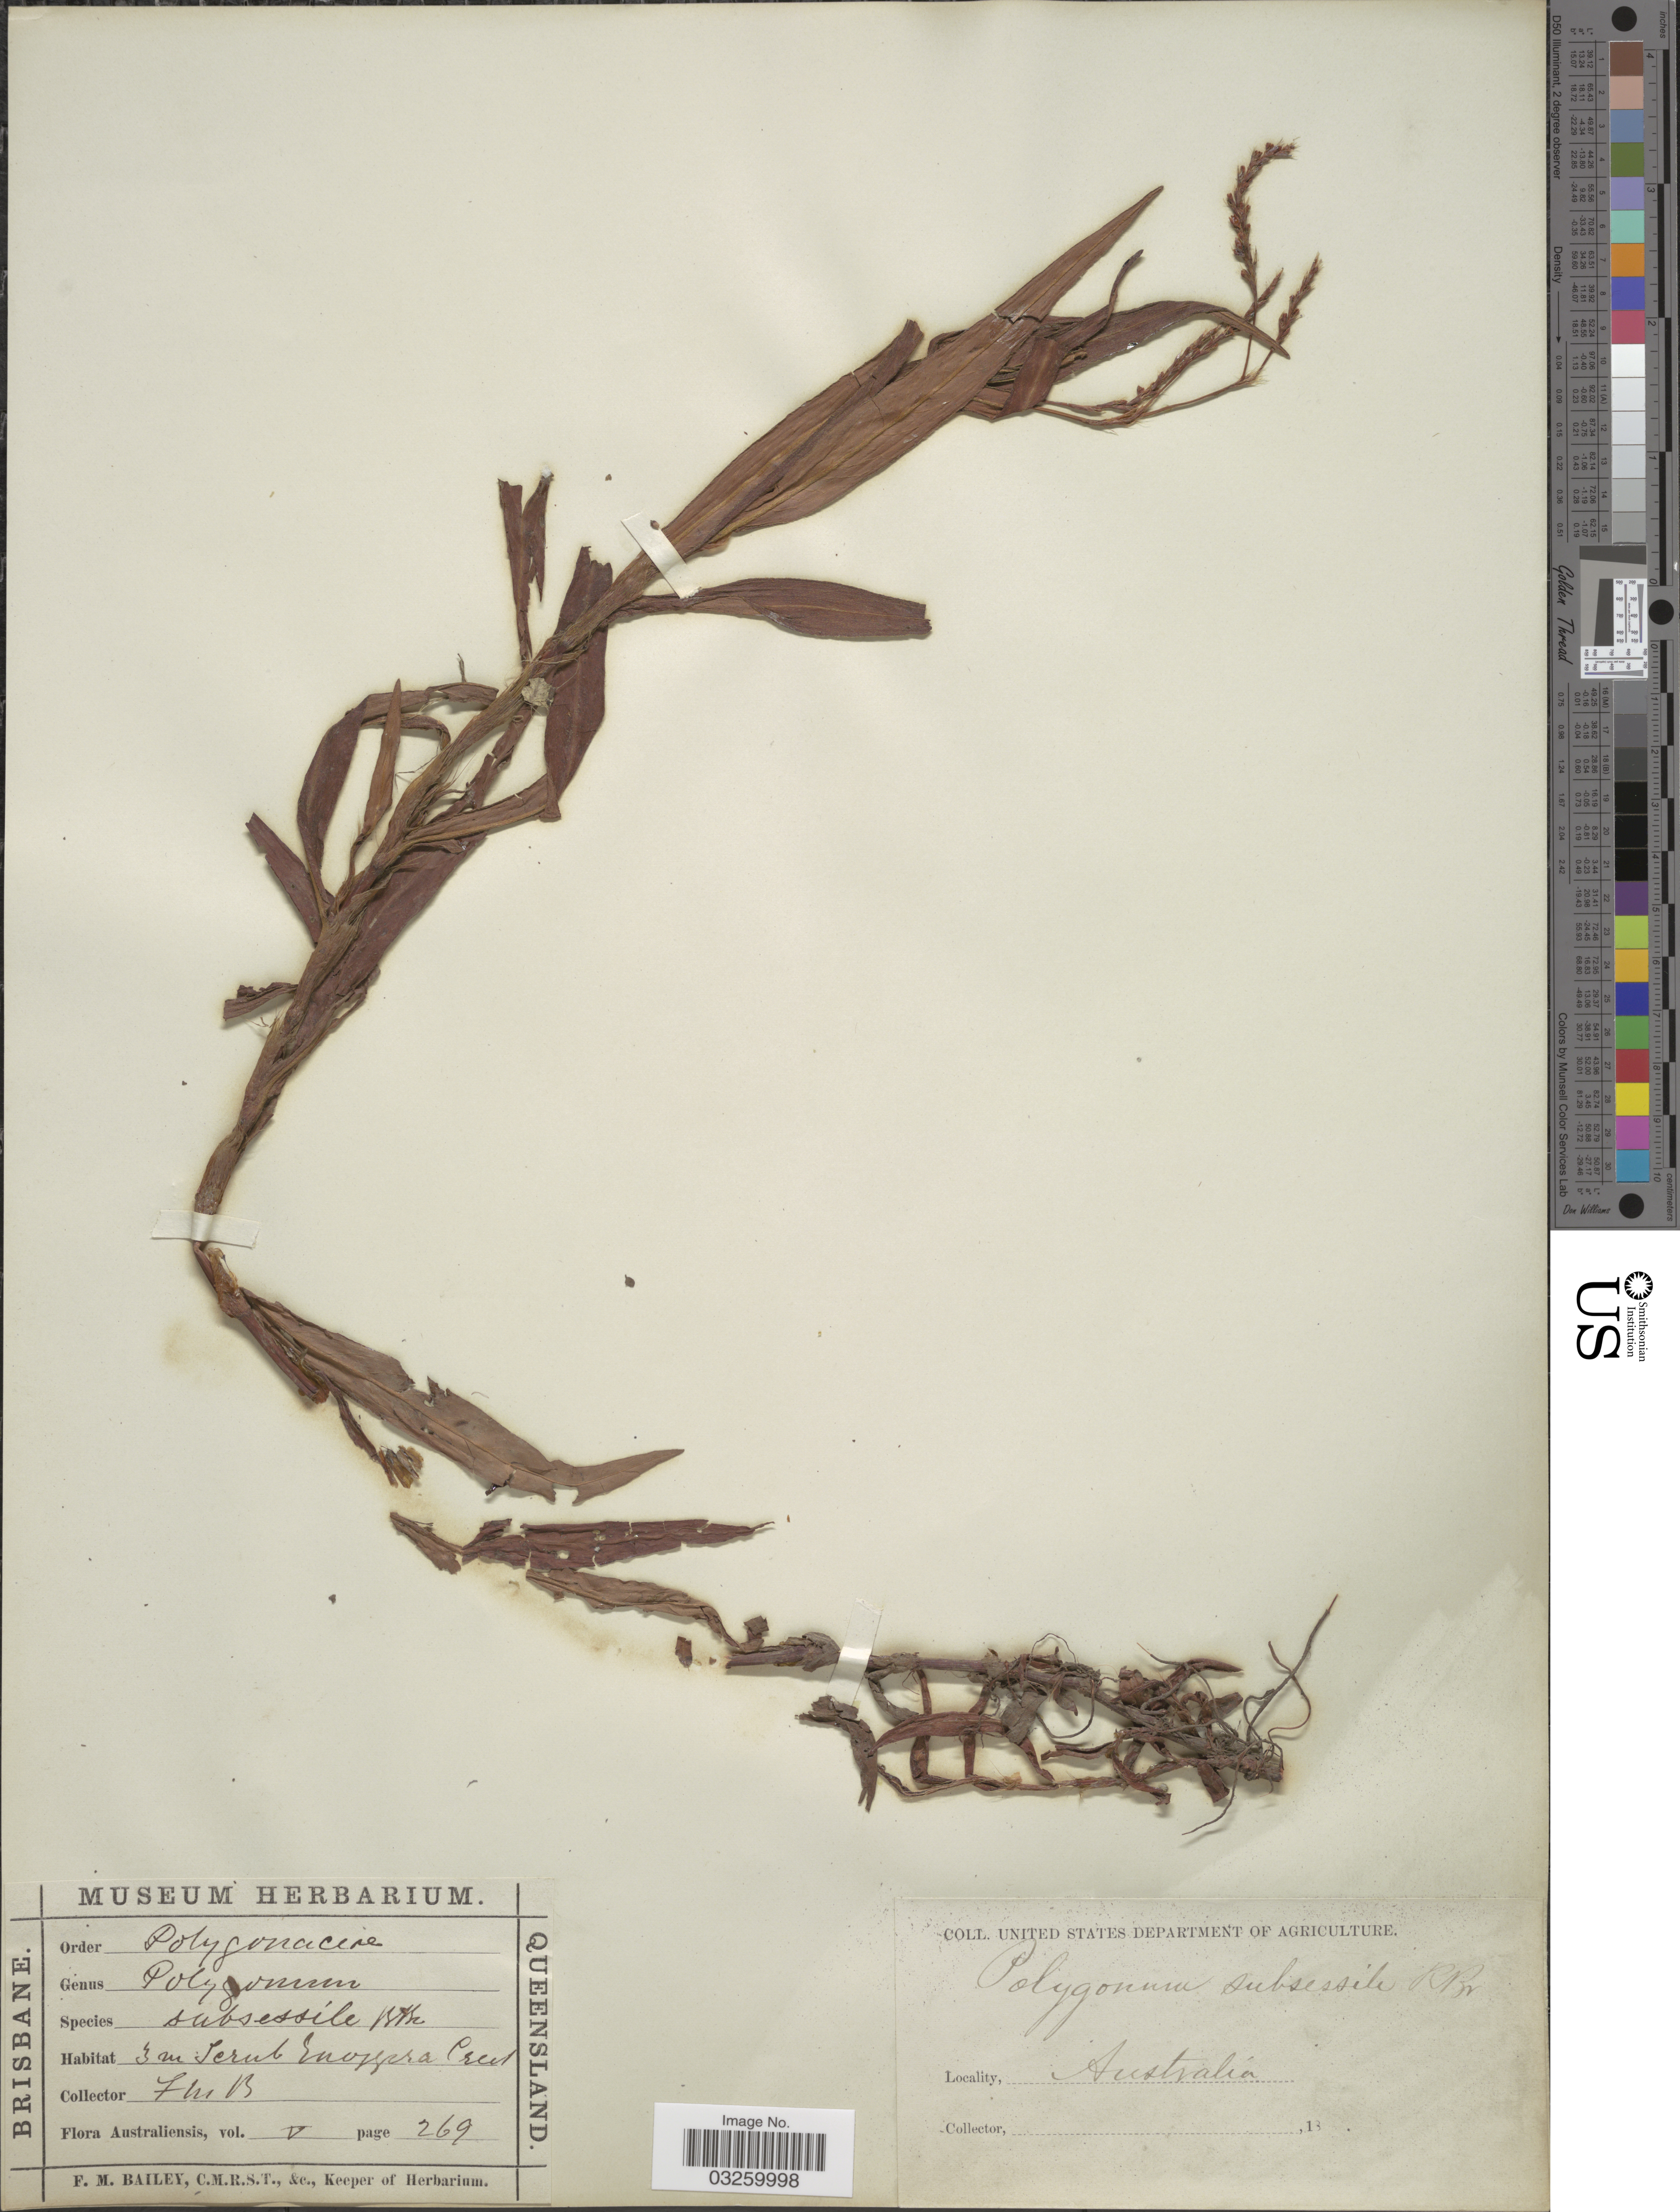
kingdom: Plantae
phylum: Tracheophyta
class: Magnoliopsida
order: Caryophyllales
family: Polygonaceae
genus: Polygonum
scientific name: Polygonum subsessile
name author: R. Br.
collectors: F. M. Bailey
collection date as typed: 18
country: Australia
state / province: Queensland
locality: Brisbane.